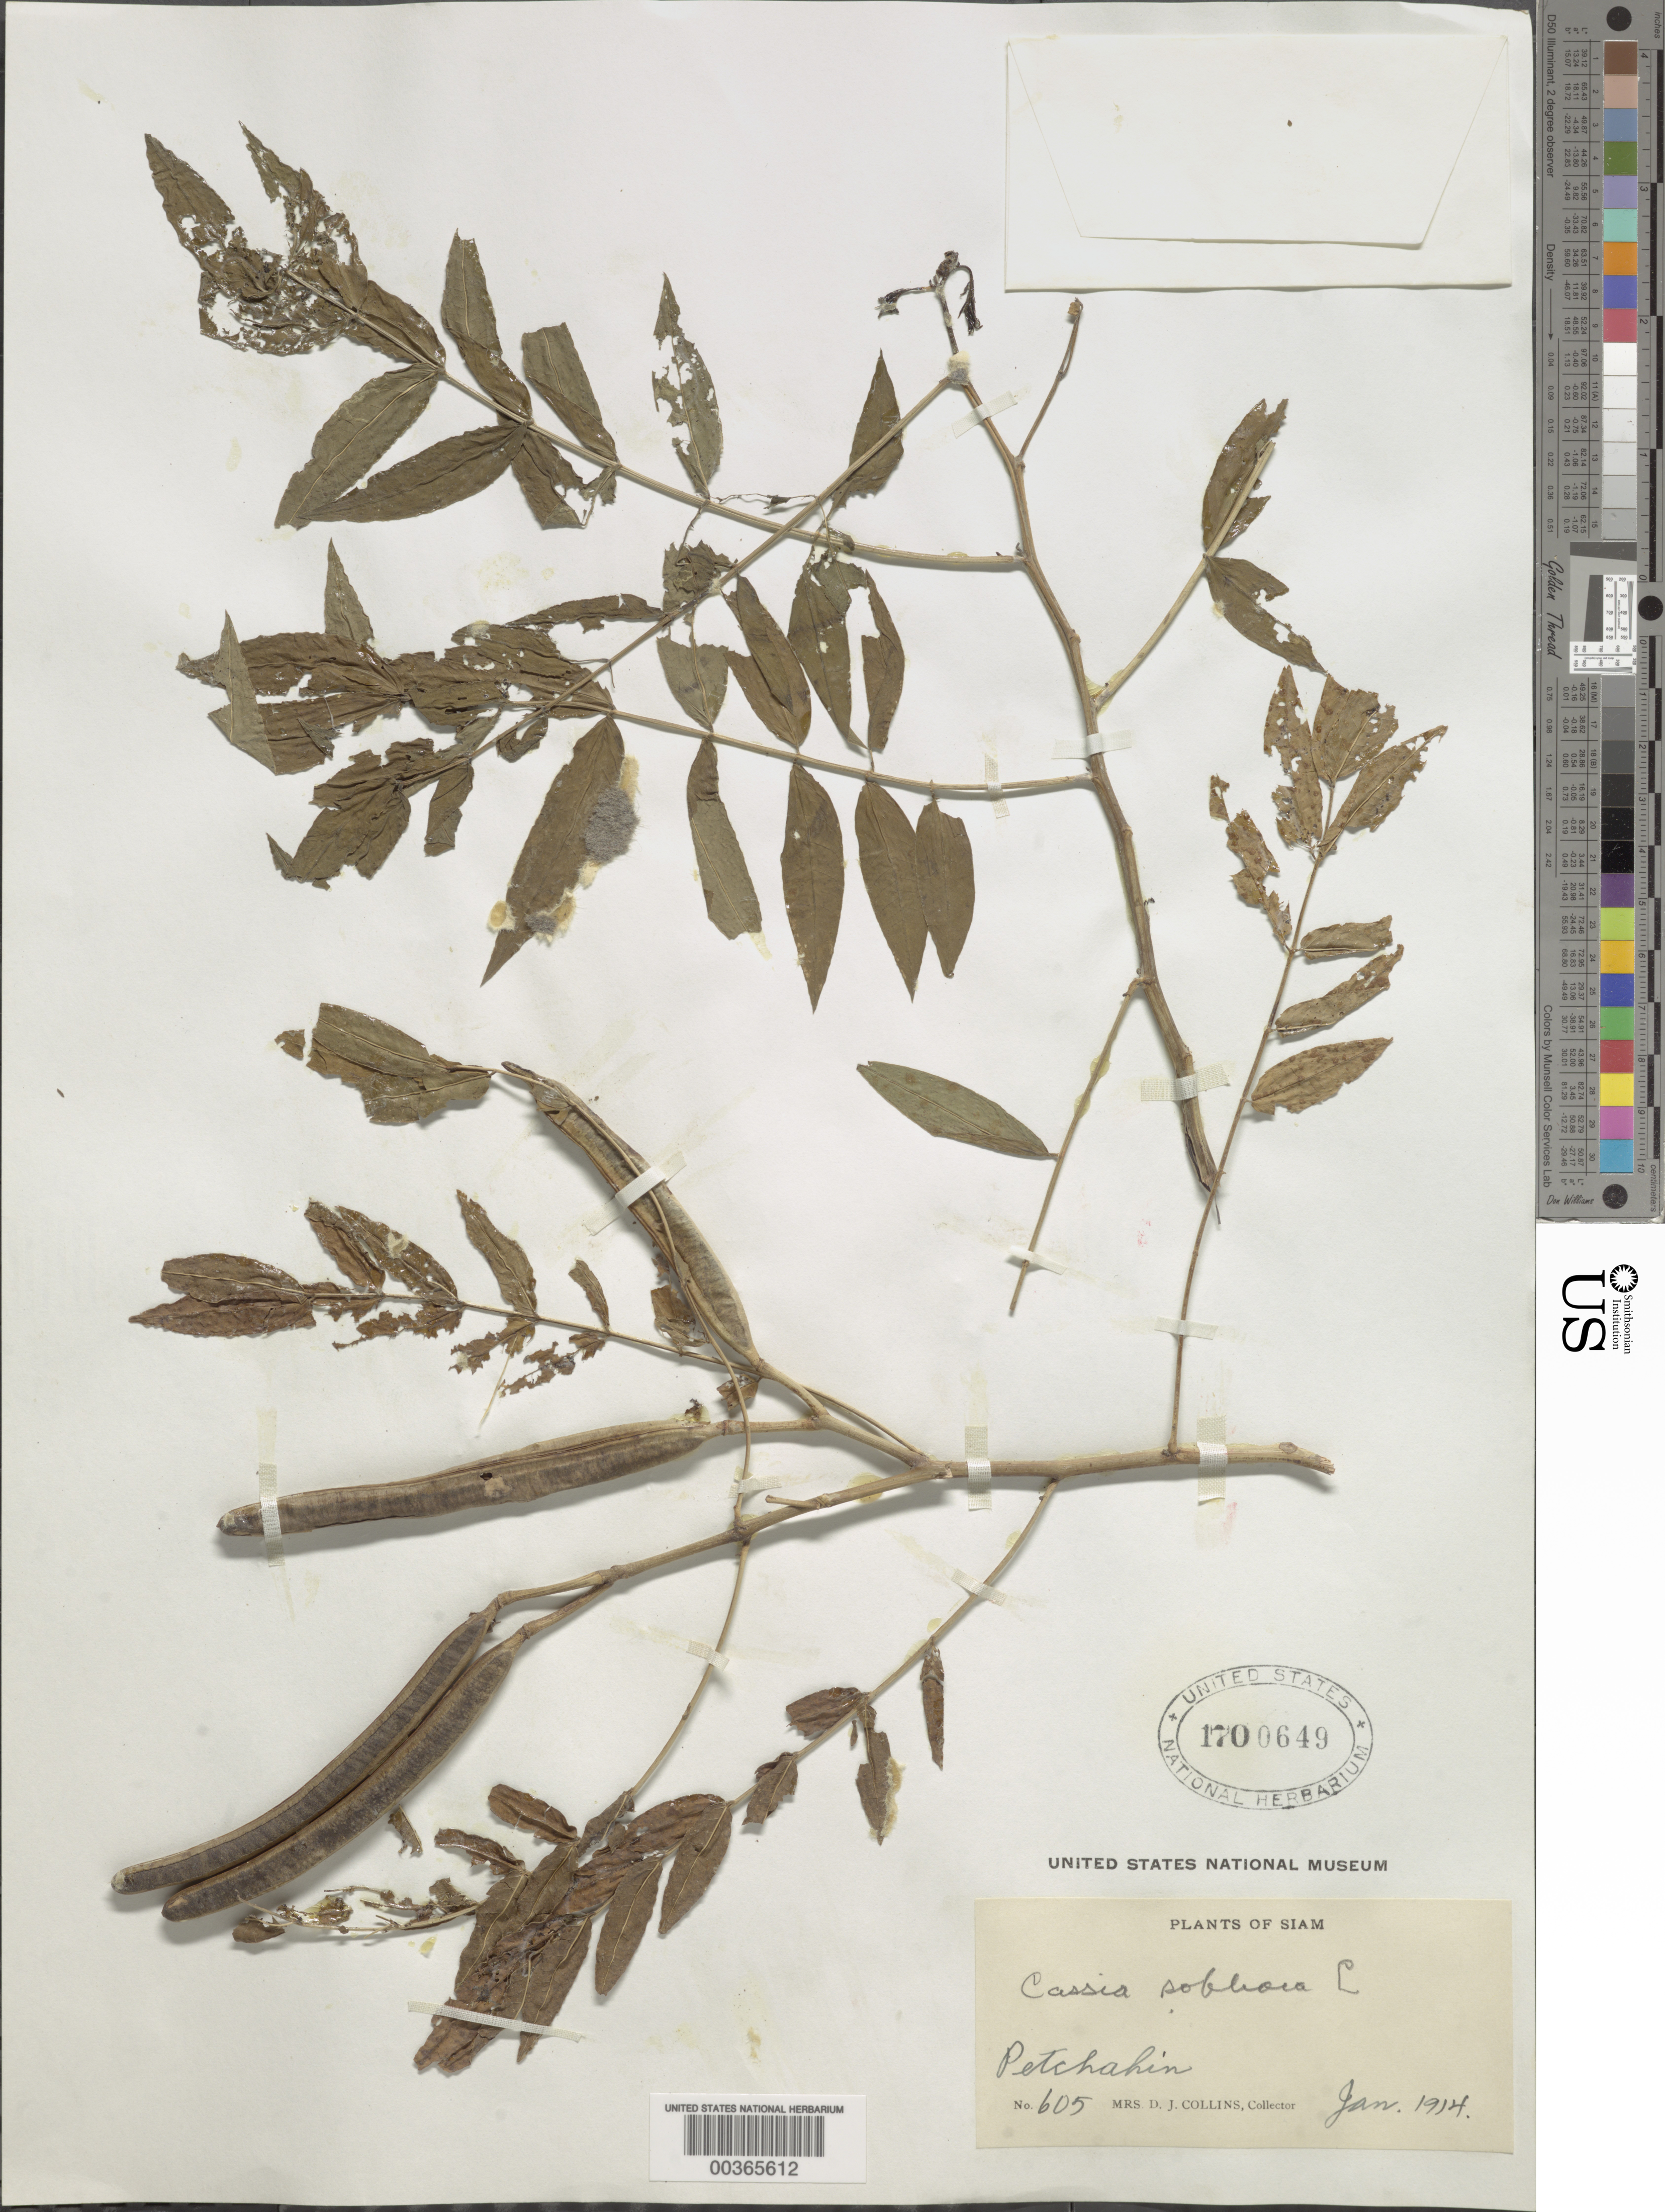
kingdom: Plantae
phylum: Tracheophyta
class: Magnoliopsida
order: Fabales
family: Fabaceae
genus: Senna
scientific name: Senna sophera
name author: (L.) Roxb.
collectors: Mrs. D. J. Collins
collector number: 605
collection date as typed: Jan 1914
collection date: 1914-01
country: Thailand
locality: Petchahin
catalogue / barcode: US 1700649